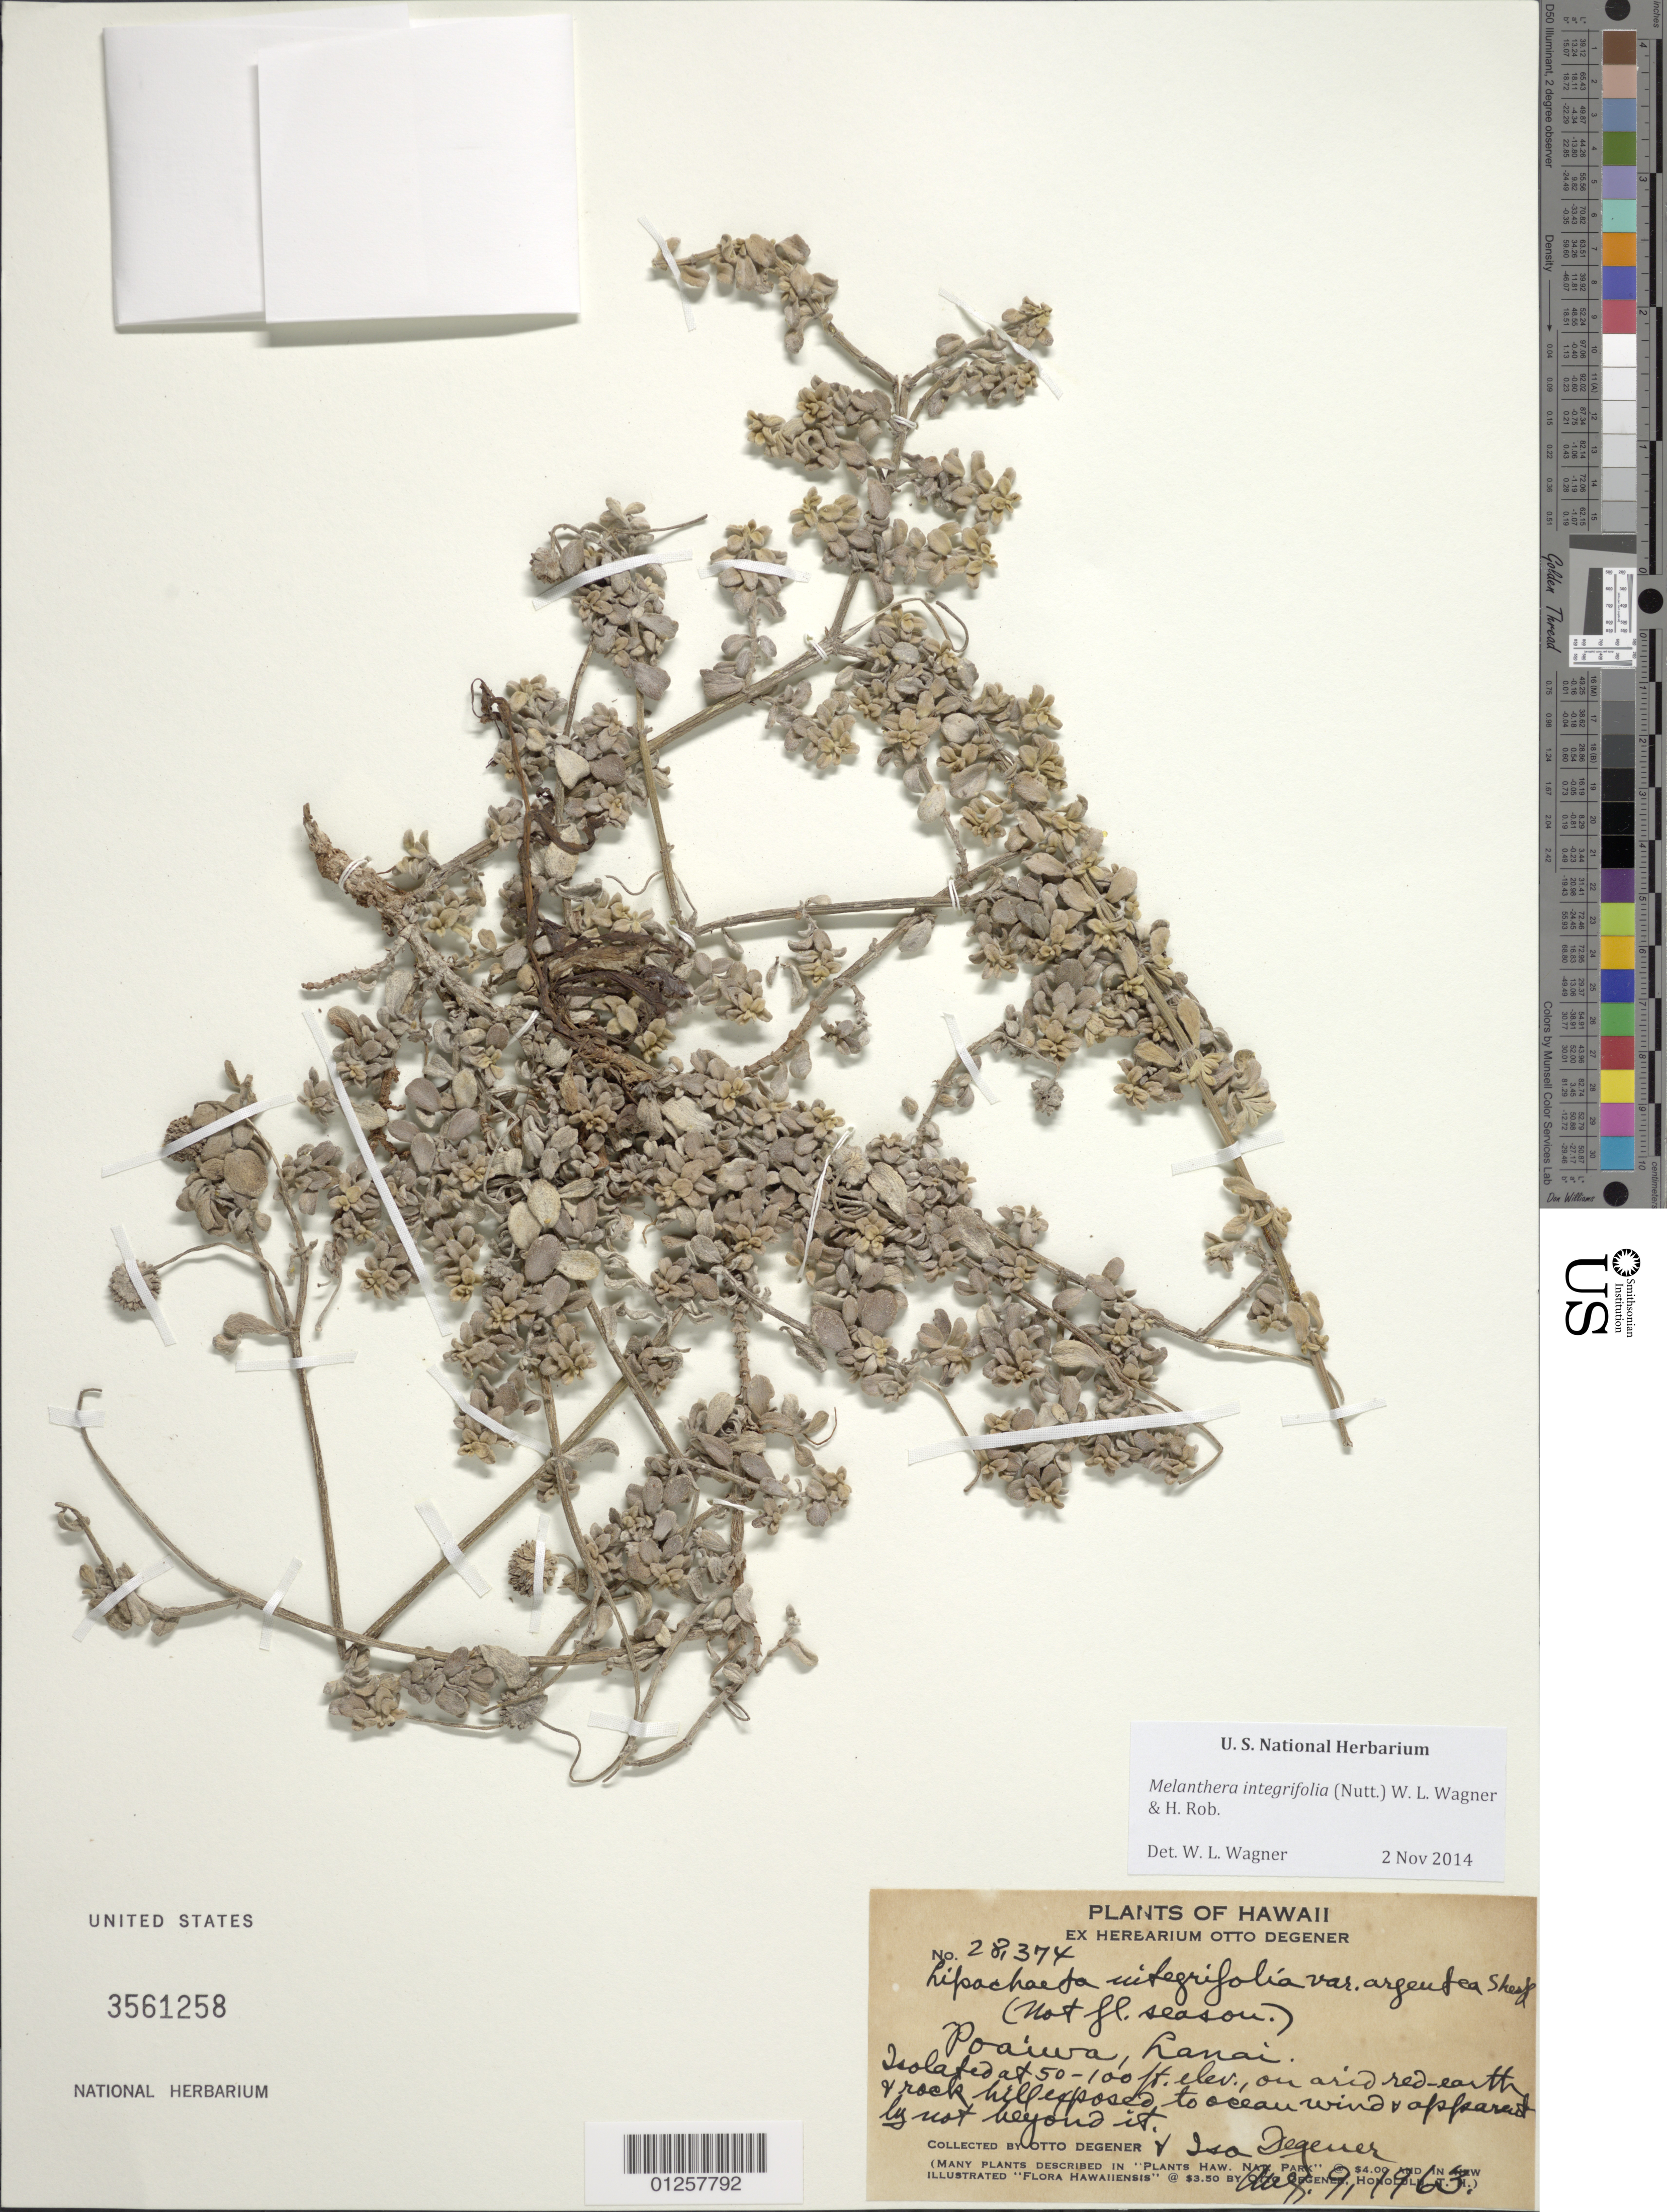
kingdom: Plantae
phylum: Tracheophyta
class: Magnoliopsida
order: Asterales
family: Asteraceae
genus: Wollastonia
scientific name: Wollastonia integrifolia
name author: (Nutt.) Orchard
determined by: Wagner, W. L., (BOT), Smithsonian Institution - National Museum of Natural History (UNITED STATES)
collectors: O. Degener & I. Degener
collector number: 28377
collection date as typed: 9 Aug 1963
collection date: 1963-08-09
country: United States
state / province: Hawaii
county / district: Maui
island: Lana'i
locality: Poaiwa.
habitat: On arid red-earth of rock hill exposed to ocean wind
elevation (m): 15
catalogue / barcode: US 3561258